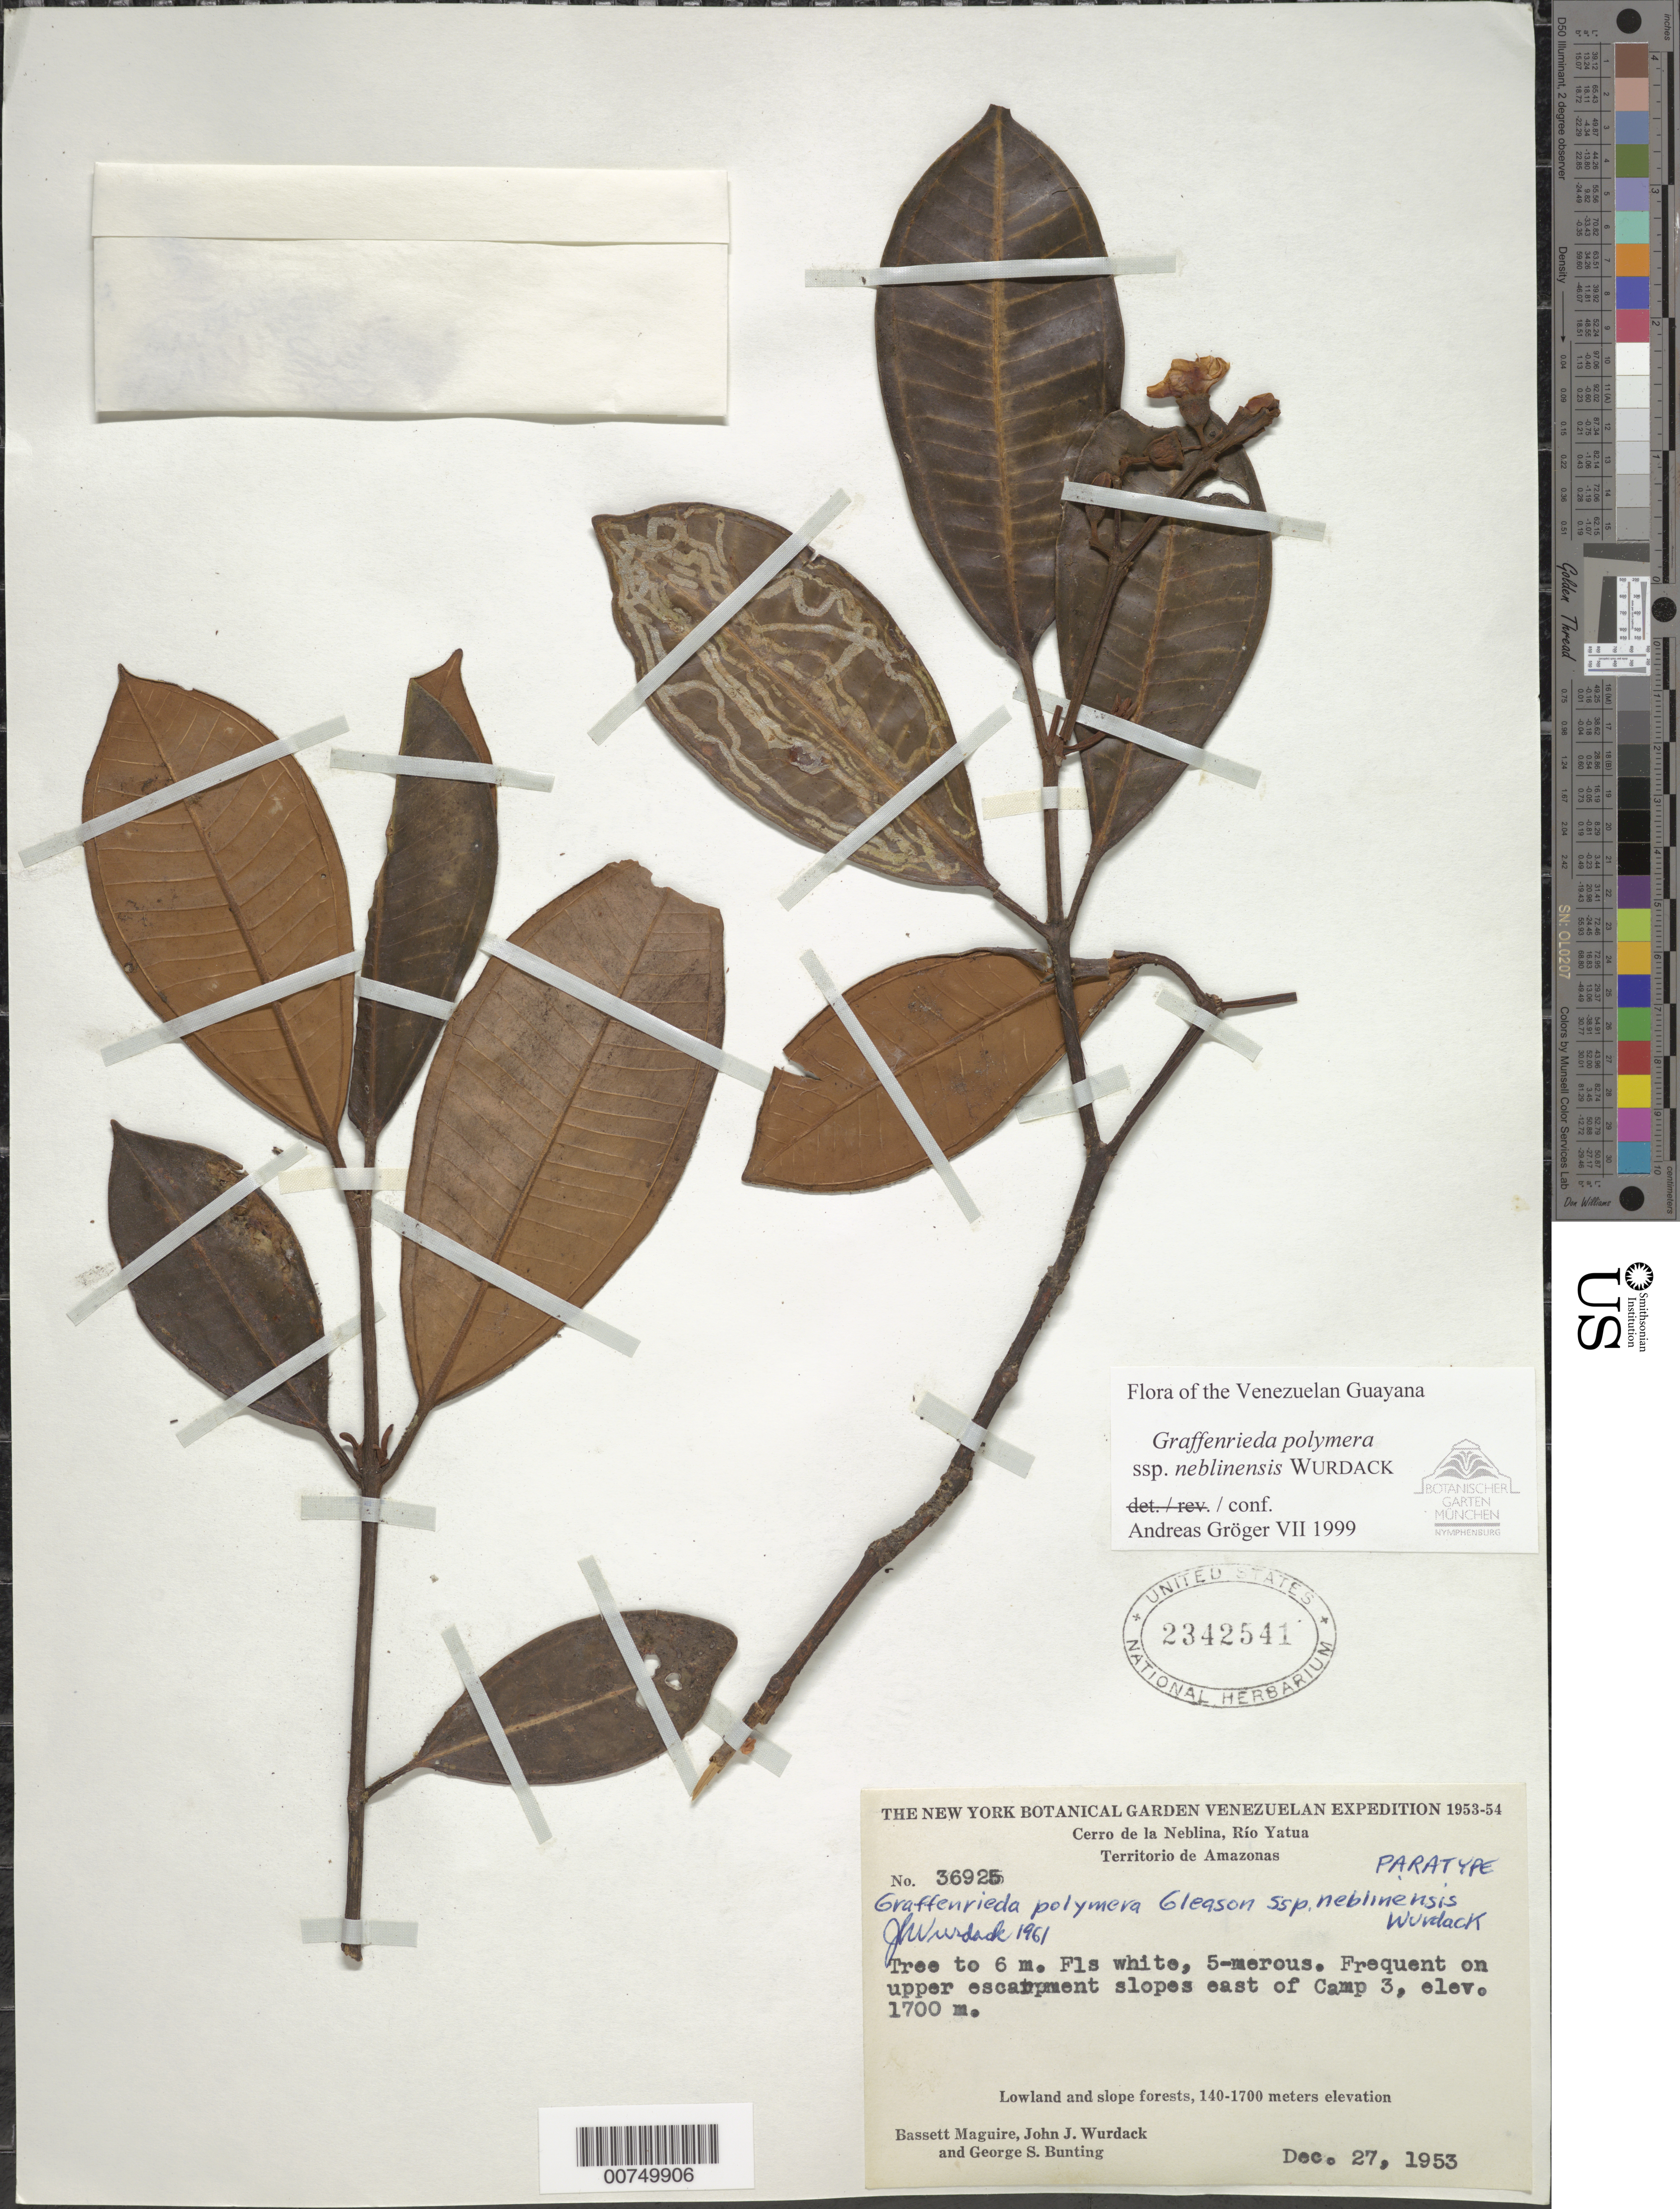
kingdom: Plantae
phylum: Tracheophyta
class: Magnoliopsida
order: Myrtales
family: Melastomataceae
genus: Graffenrieda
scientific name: Graffenrieda polymera subsp. neblinensis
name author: Wurdack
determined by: Gröger, A.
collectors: B. Maguire, J. J. Wurdack & G. S. Bunting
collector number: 36925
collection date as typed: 27-Dec-53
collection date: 1953-12-27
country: Venezuela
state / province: Amazonas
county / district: Río Negro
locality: Cerro de la Neblina, Río Yatua, Camp 3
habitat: Upper escarpment slopes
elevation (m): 1700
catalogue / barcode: US 2342541